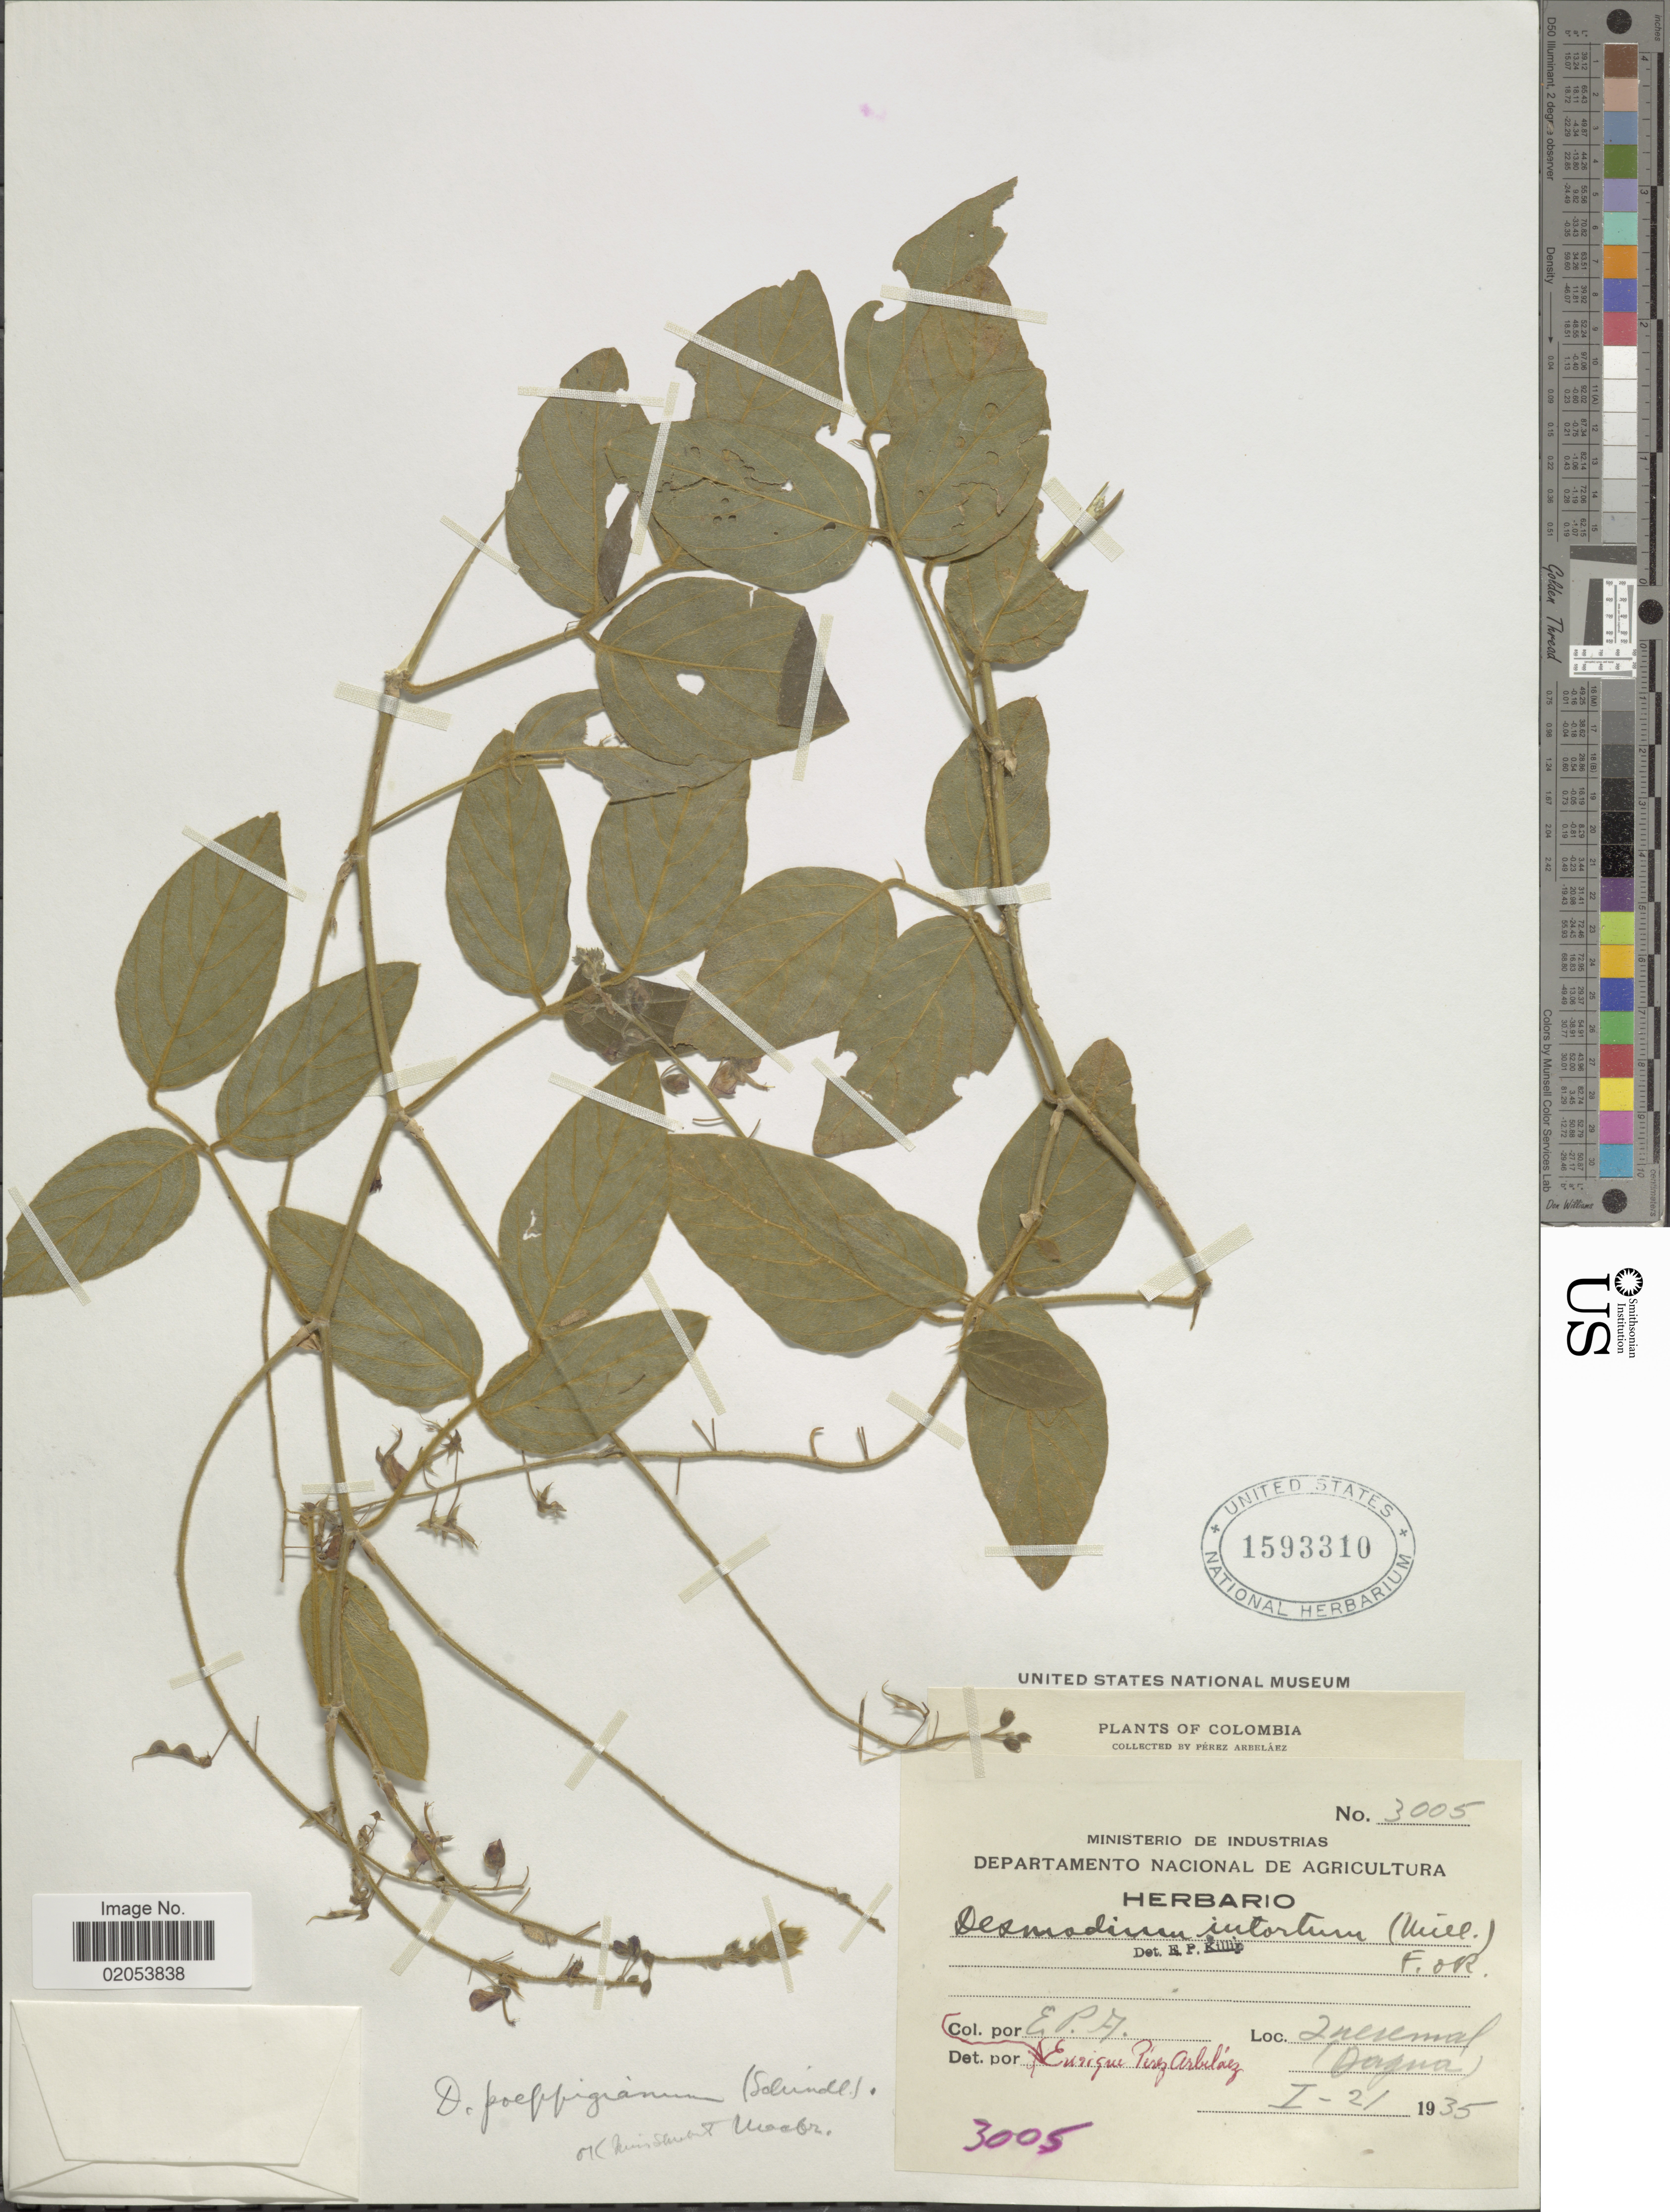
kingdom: Plantae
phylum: Tracheophyta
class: Magnoliopsida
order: Fabales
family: Fabaceae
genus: Desmodium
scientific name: Desmodium poeppigianum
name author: (Schindl.) J.F. Macbr.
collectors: E. Pérez Arbeláez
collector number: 3005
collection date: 1935-01-21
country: Colombia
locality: Queremal. Dagua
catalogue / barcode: US 1593310